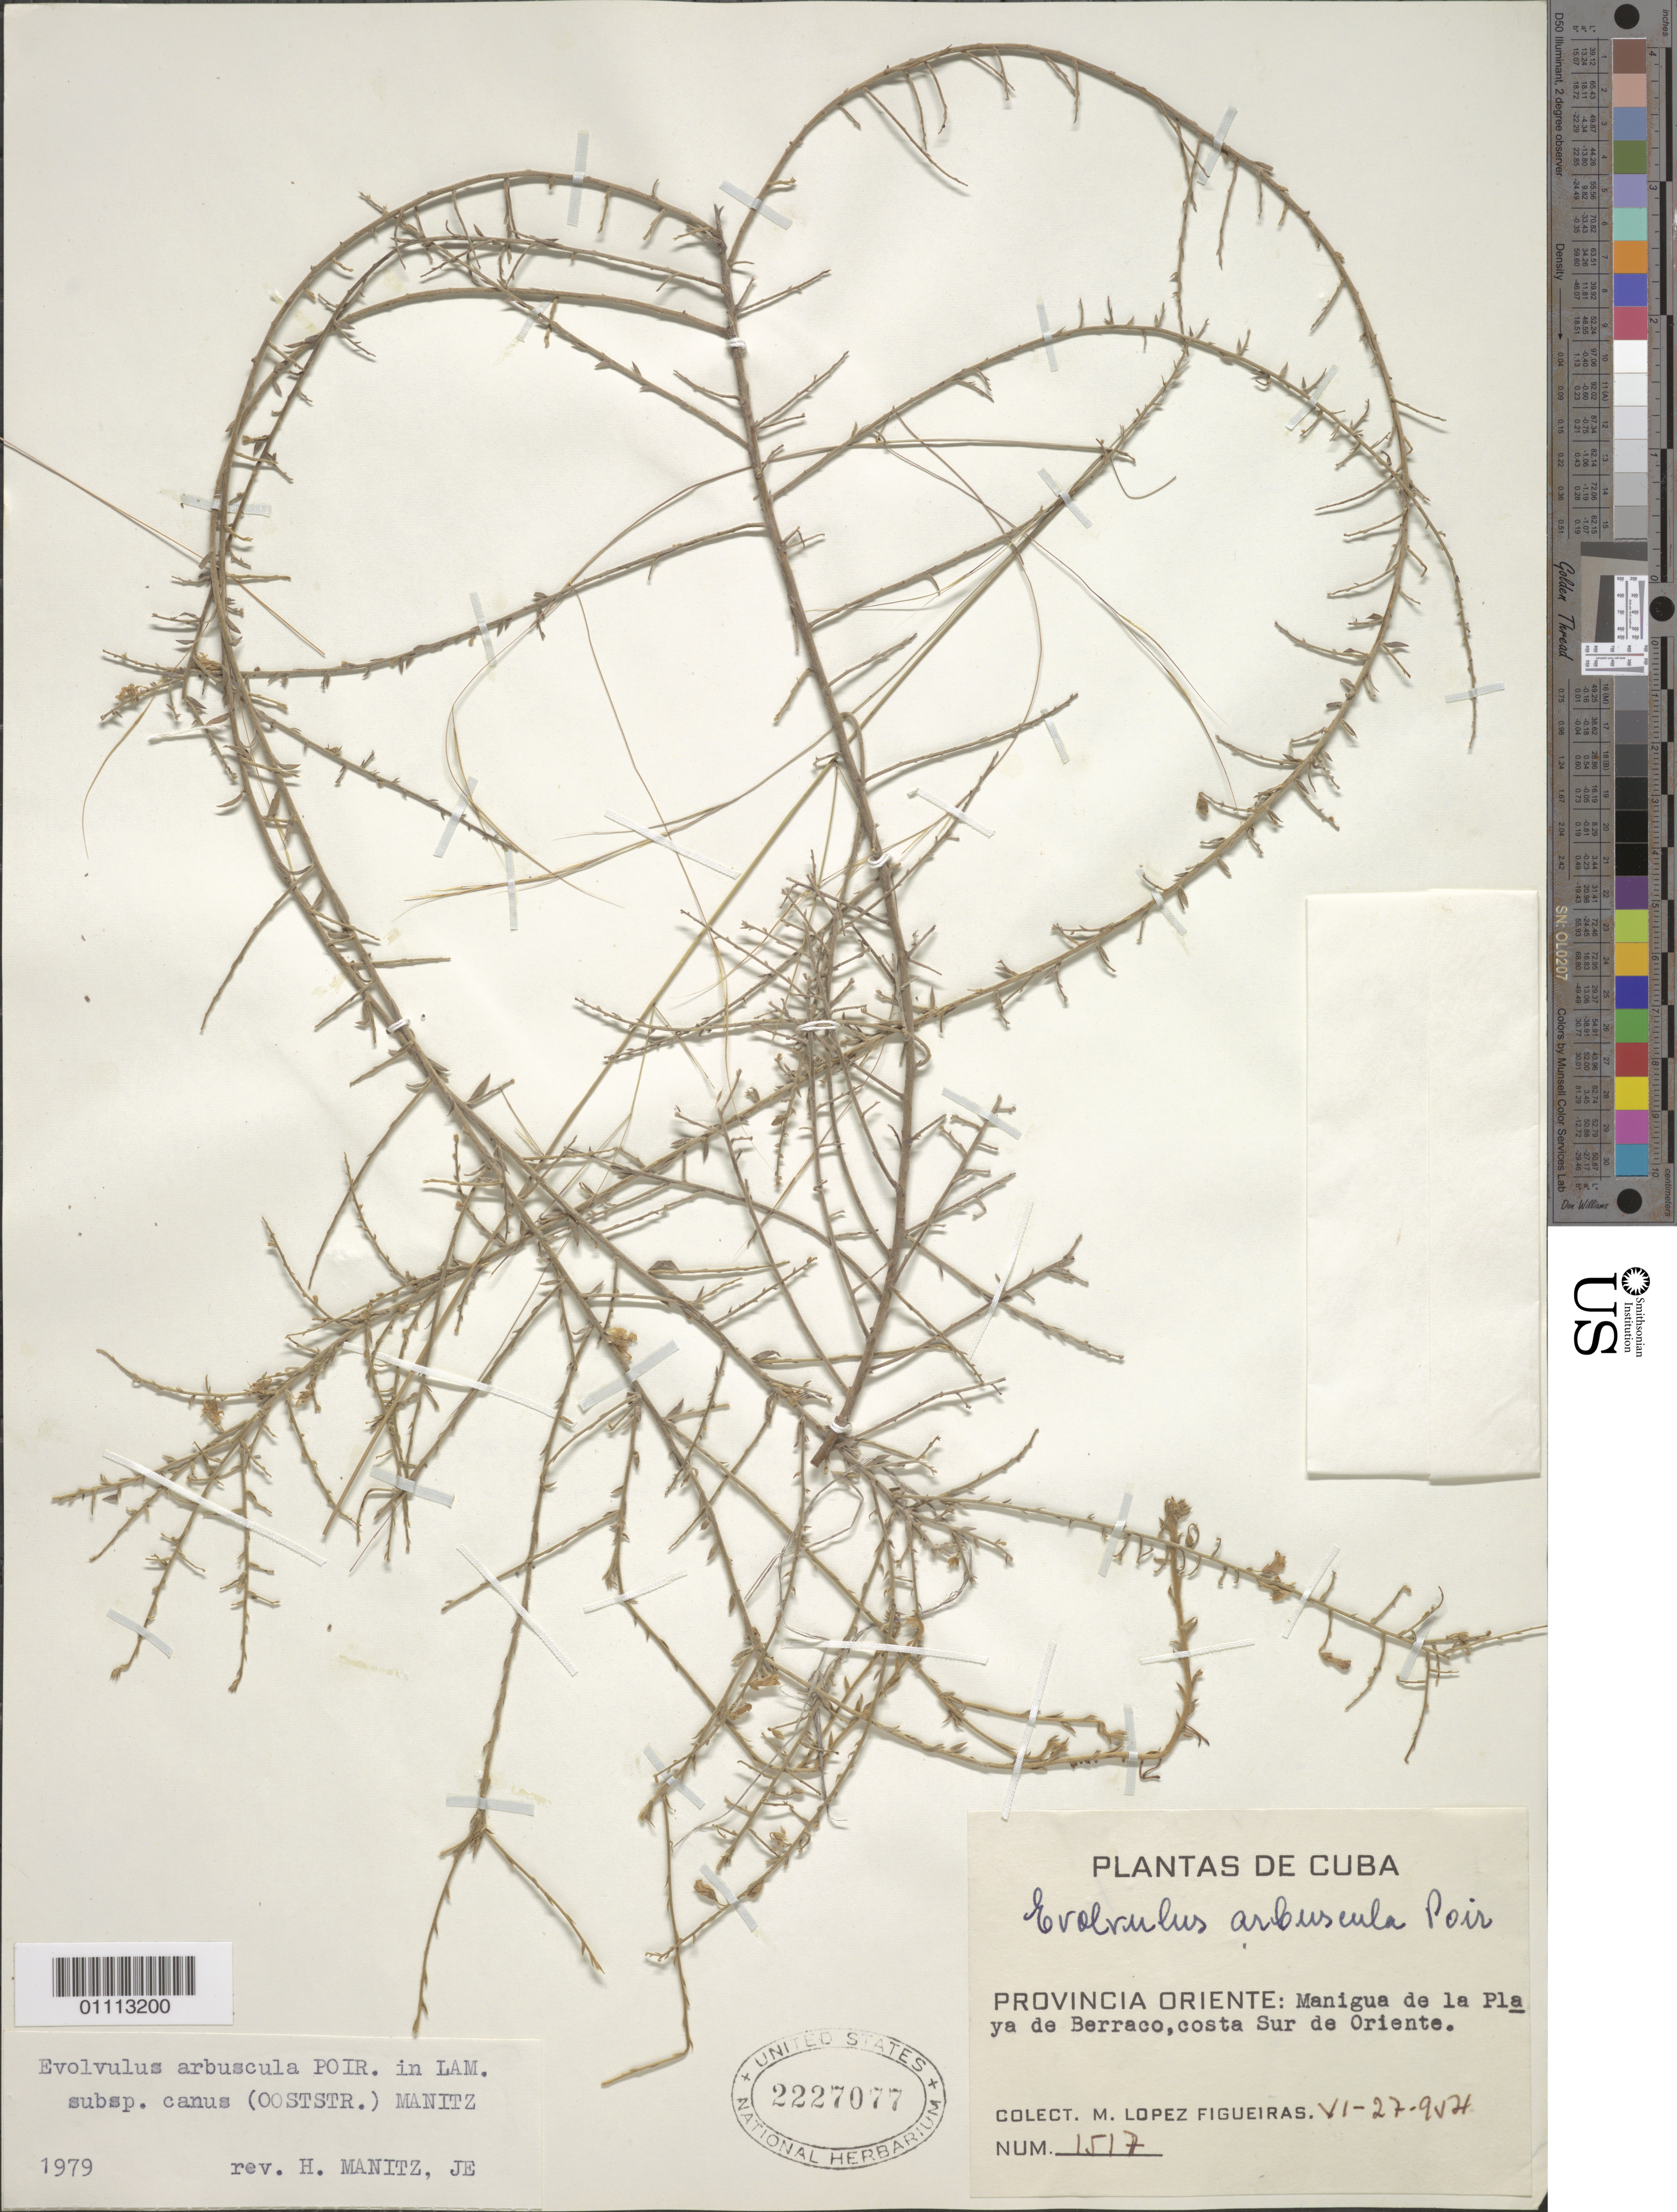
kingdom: Plantae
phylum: Tracheophyta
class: Magnoliopsida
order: Solanales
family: Convolvulaceae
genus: Evolvulus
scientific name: Evolvulus arbuscula var. canus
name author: Ooststr.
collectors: M. López Figueiras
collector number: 1517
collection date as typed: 27 Jun 1954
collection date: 1954-06-27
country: Cuba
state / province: Santiago de Cuba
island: Cuba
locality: Manigua de la Playa de Berraco, costa Sur de Oriente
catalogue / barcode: US 2227077